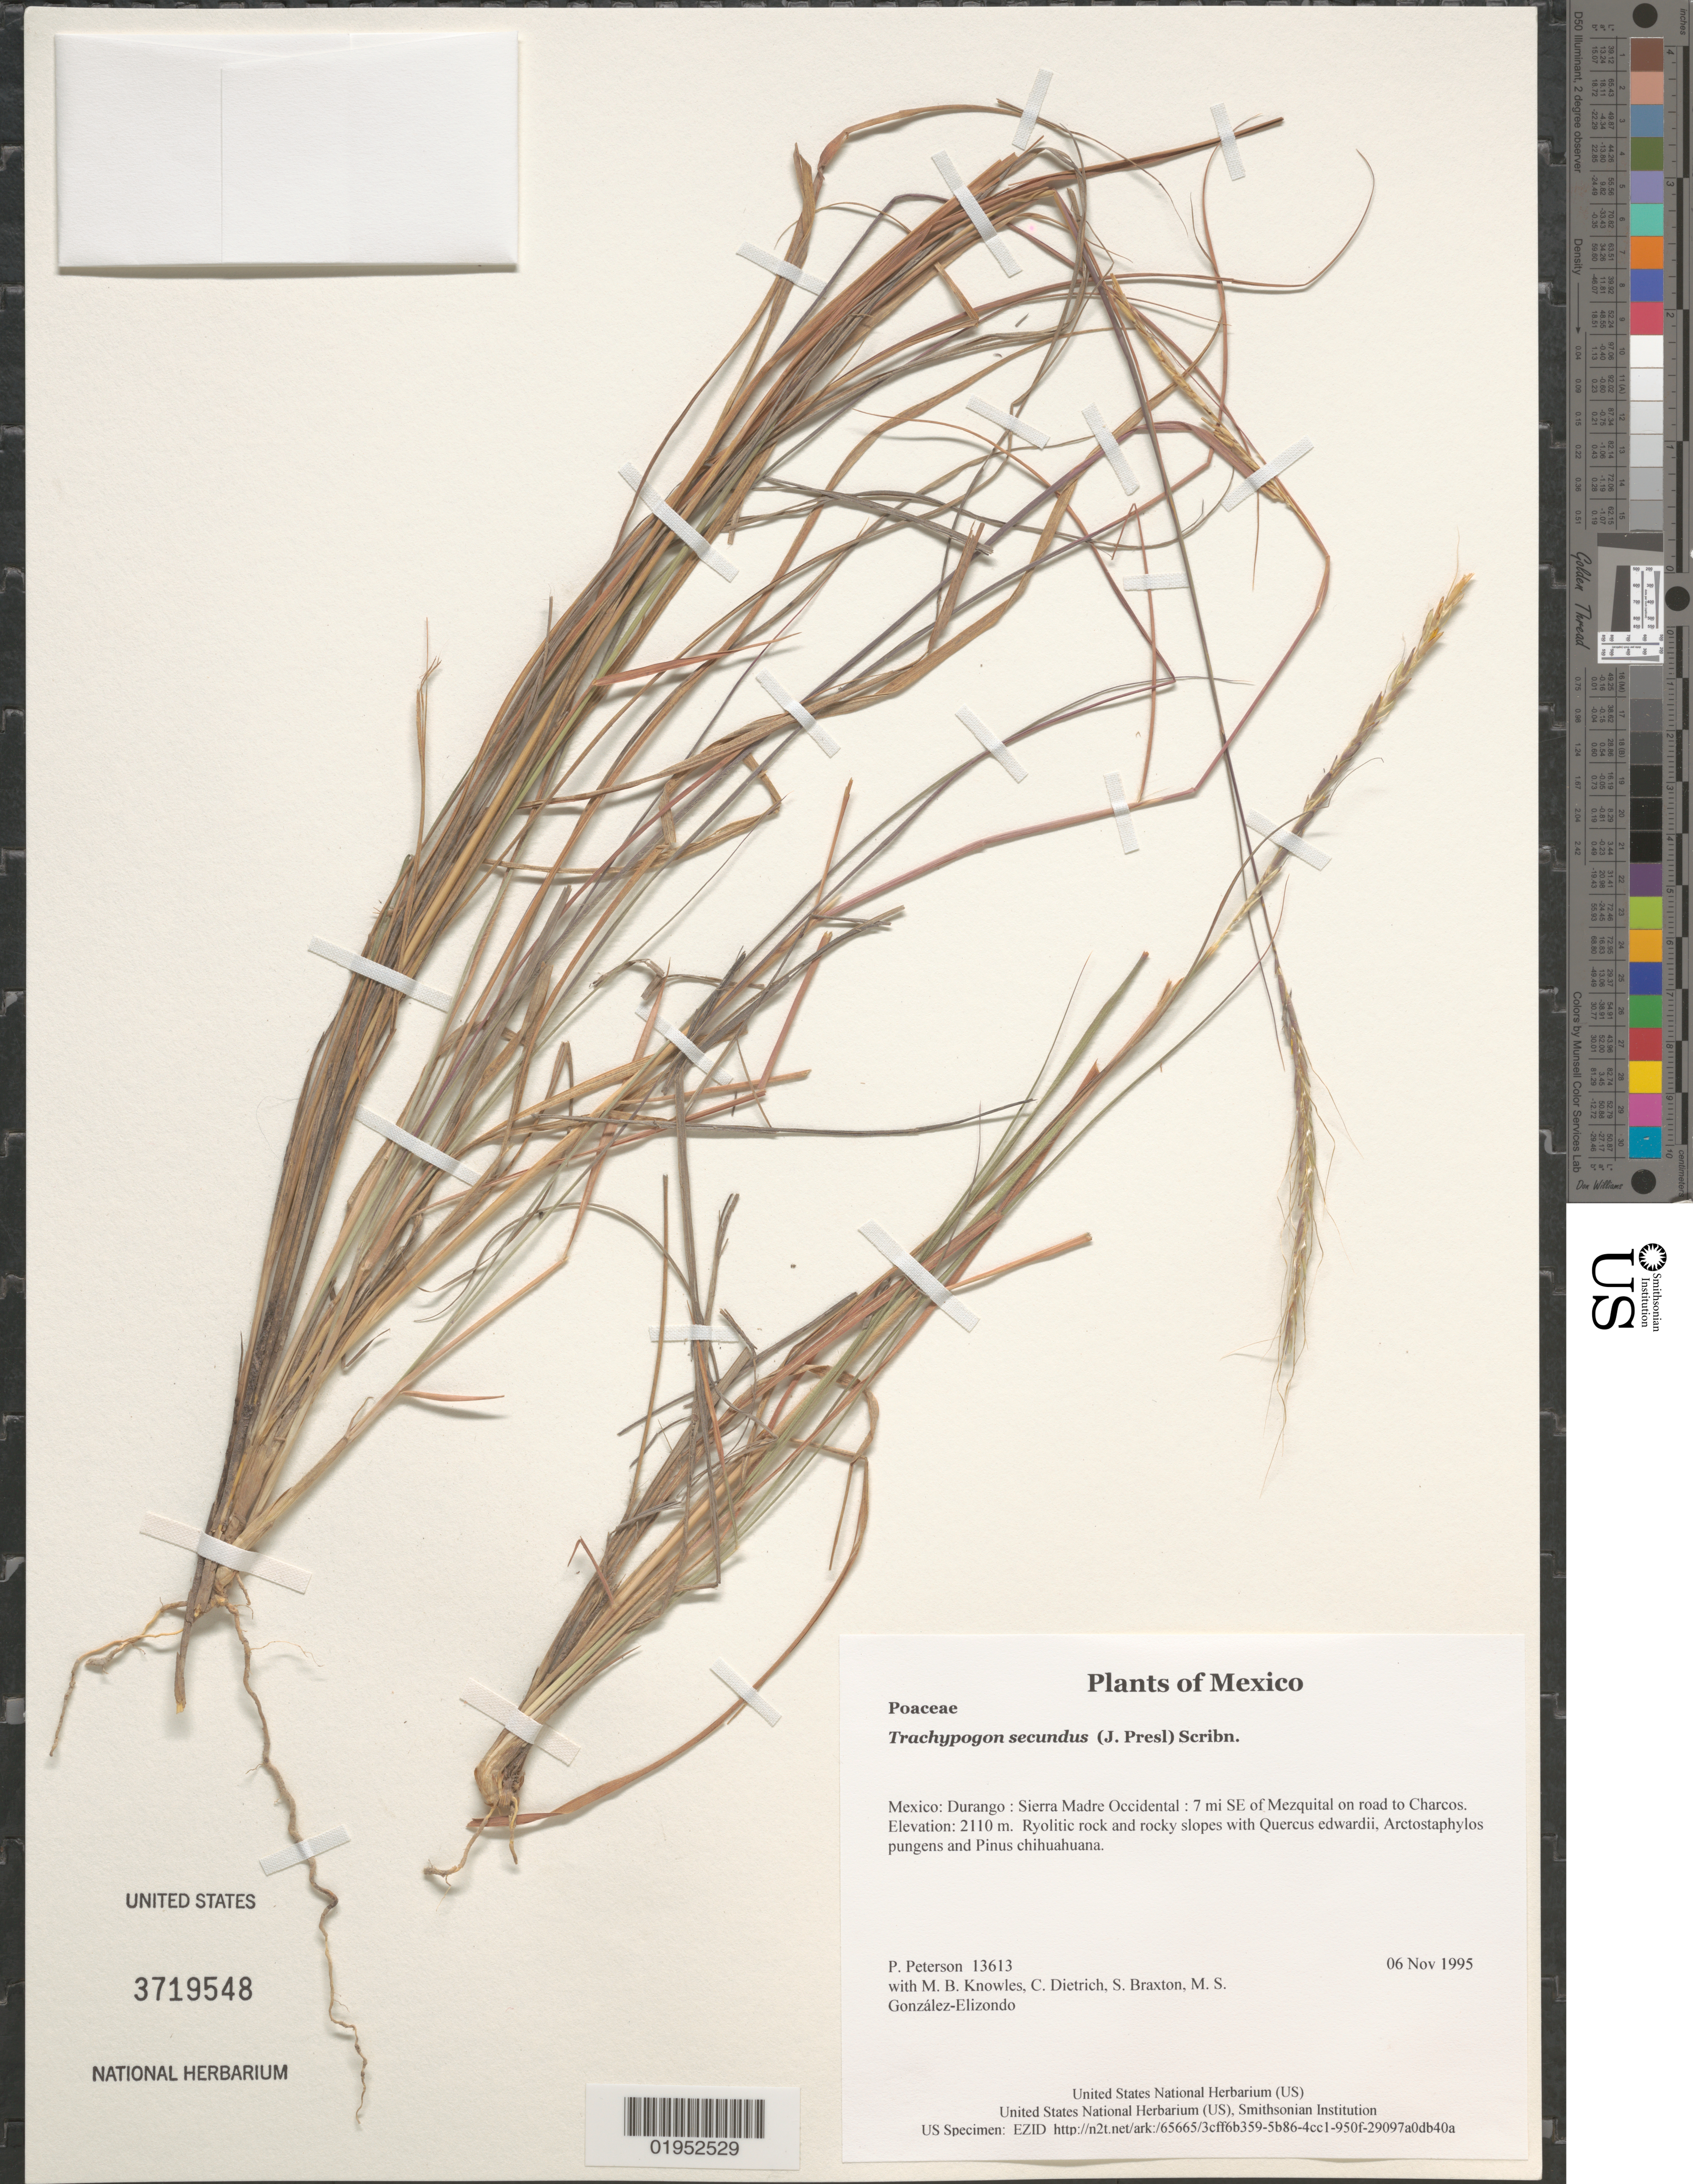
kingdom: Plantae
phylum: Tracheophyta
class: Liliopsida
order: Poales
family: Poaceae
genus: Trachypogon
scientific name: Trachypogon secundus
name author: (J. Presl) Scribn.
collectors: P. M. Peterson, M. B. Knowles, C. Dietrich, S. Braxton & M. S. González-Elizondo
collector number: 13613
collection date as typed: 06 Nov 1995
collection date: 1995-11-06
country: Mexico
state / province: Durango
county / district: Sierra Madre Occidental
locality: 7 mi SE of Mezquital on road to Charcos.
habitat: Ryolitic rock and rocky slopes with Quercus edwardii, Arctostaphylos pungens and Pinus chihuahuana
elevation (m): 2110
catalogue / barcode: US 3719548